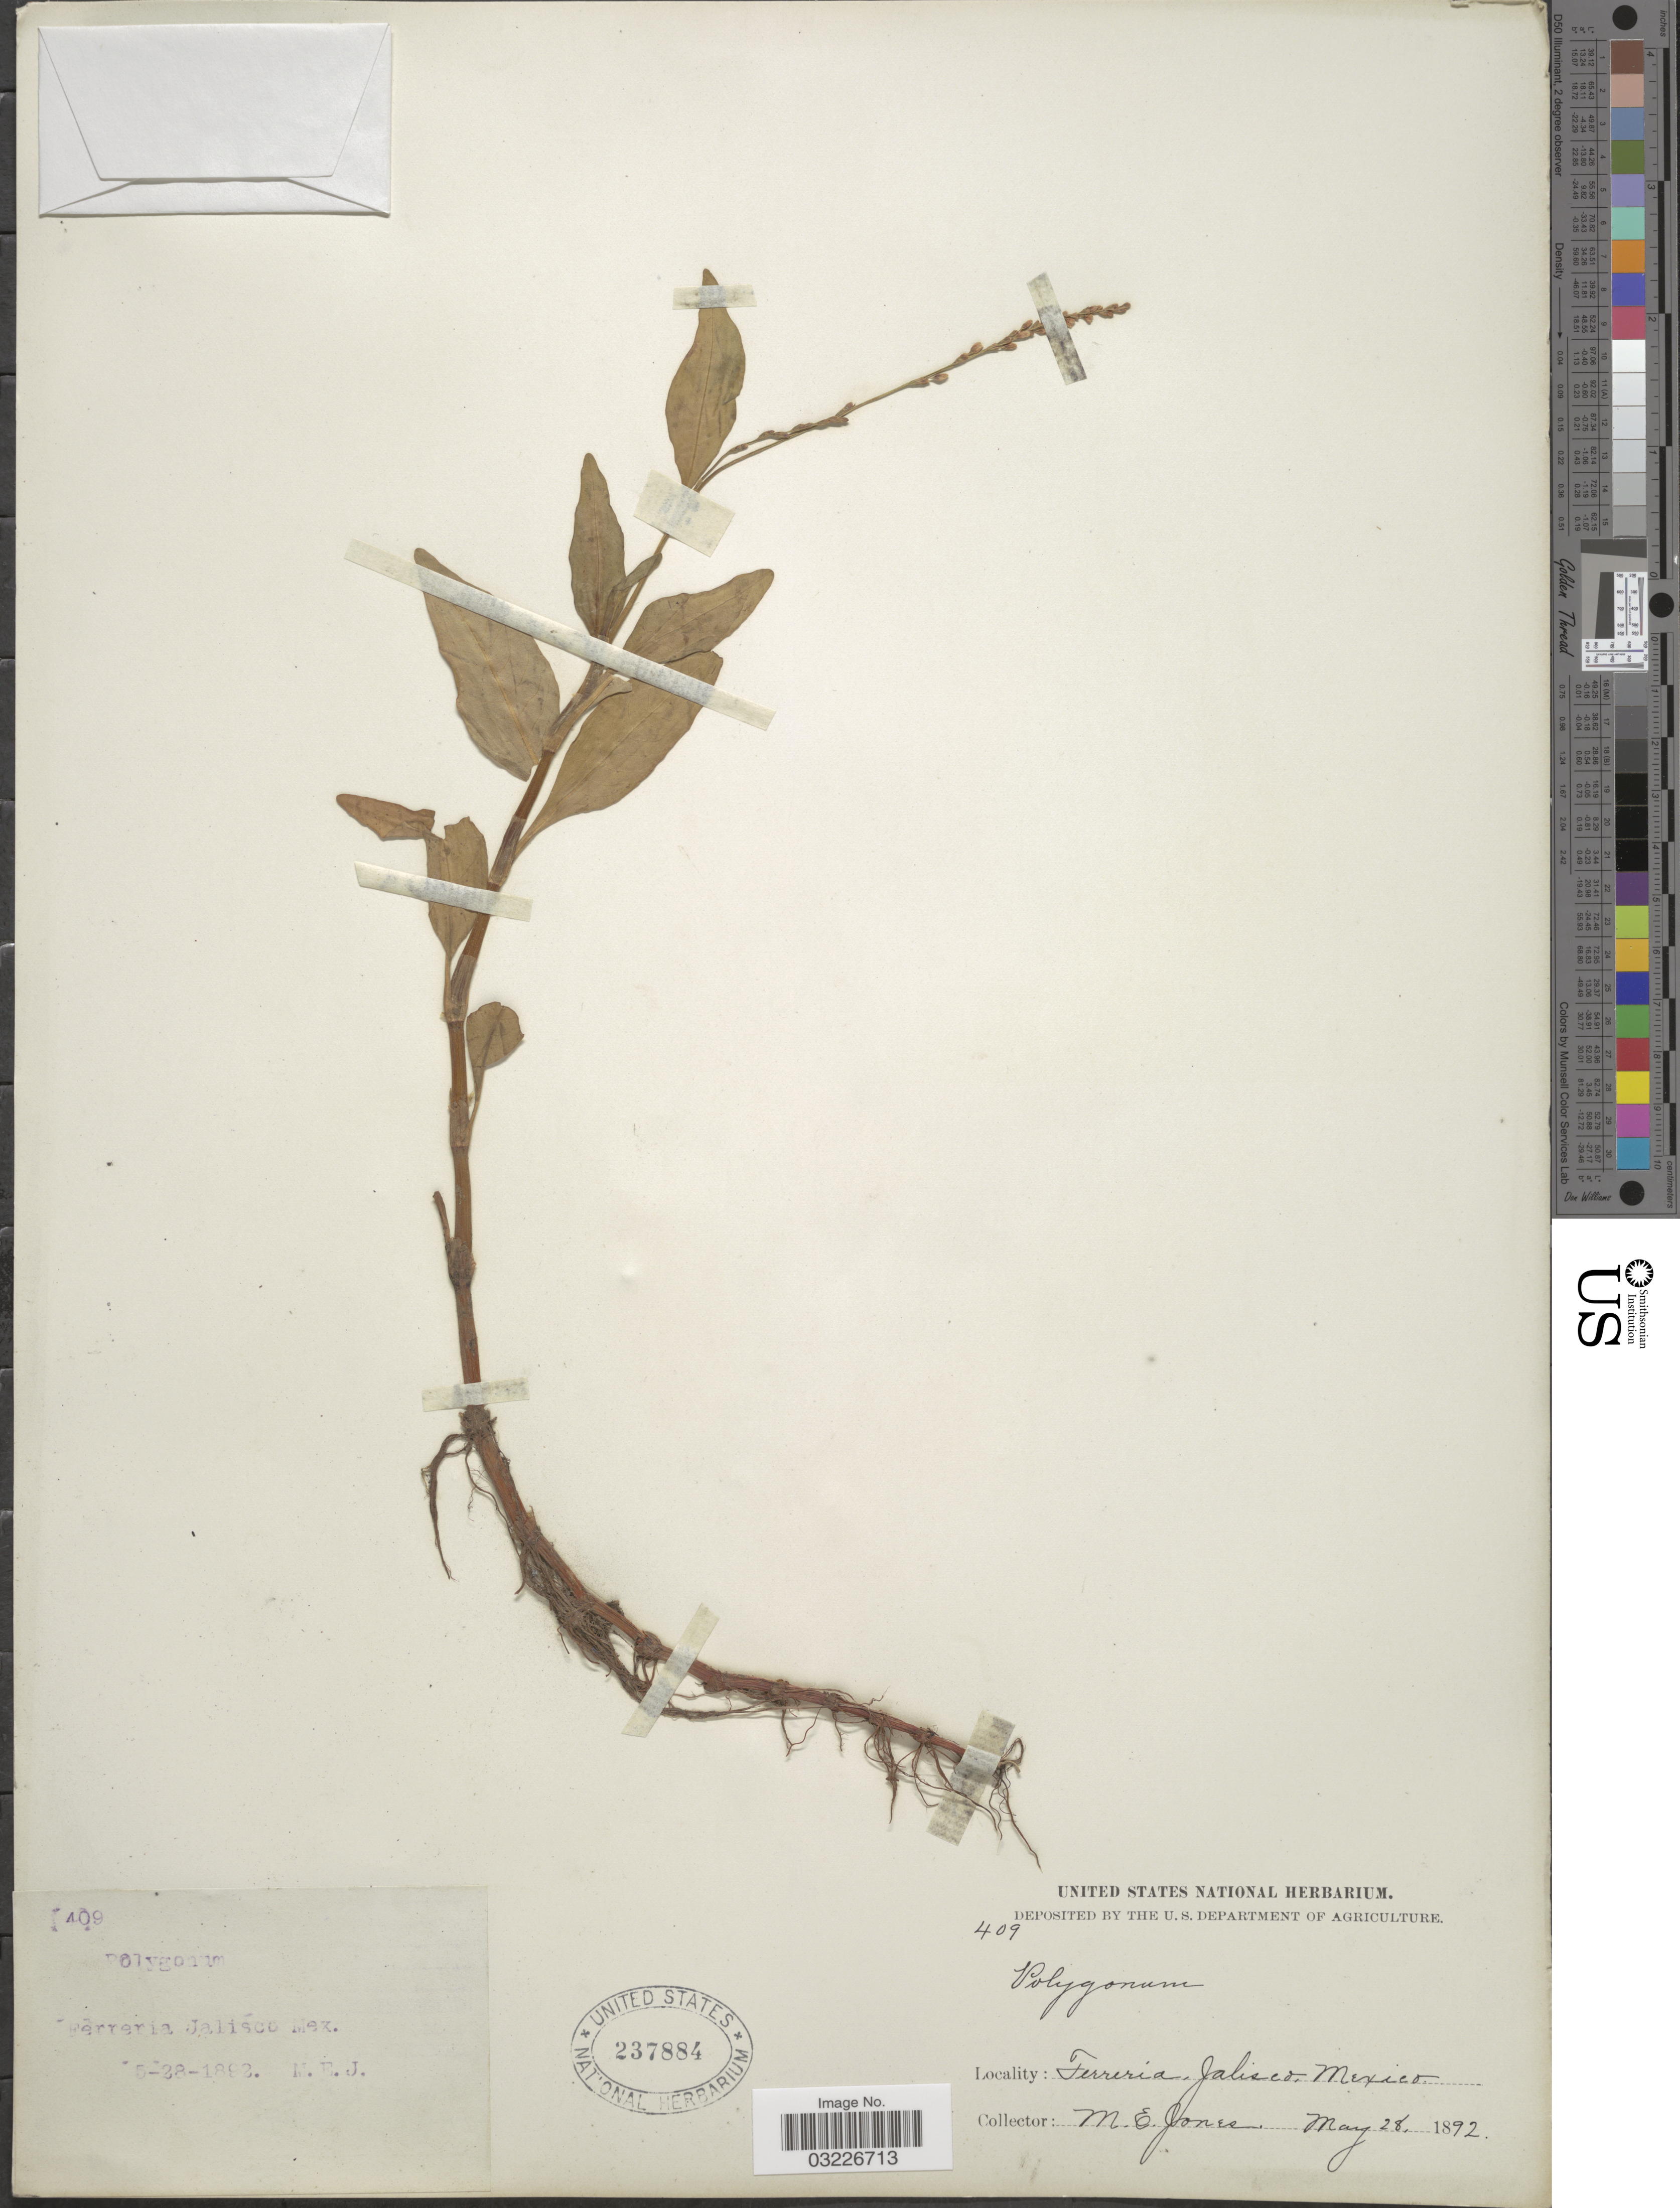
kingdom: Plantae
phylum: Tracheophyta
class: Magnoliopsida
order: Caryophyllales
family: Polygonaceae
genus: Polygonum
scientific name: Polygonum sp.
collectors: M. E. Jones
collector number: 409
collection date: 1892-05-28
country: Mexico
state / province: Jalisco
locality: Ferreria.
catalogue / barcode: US 237884